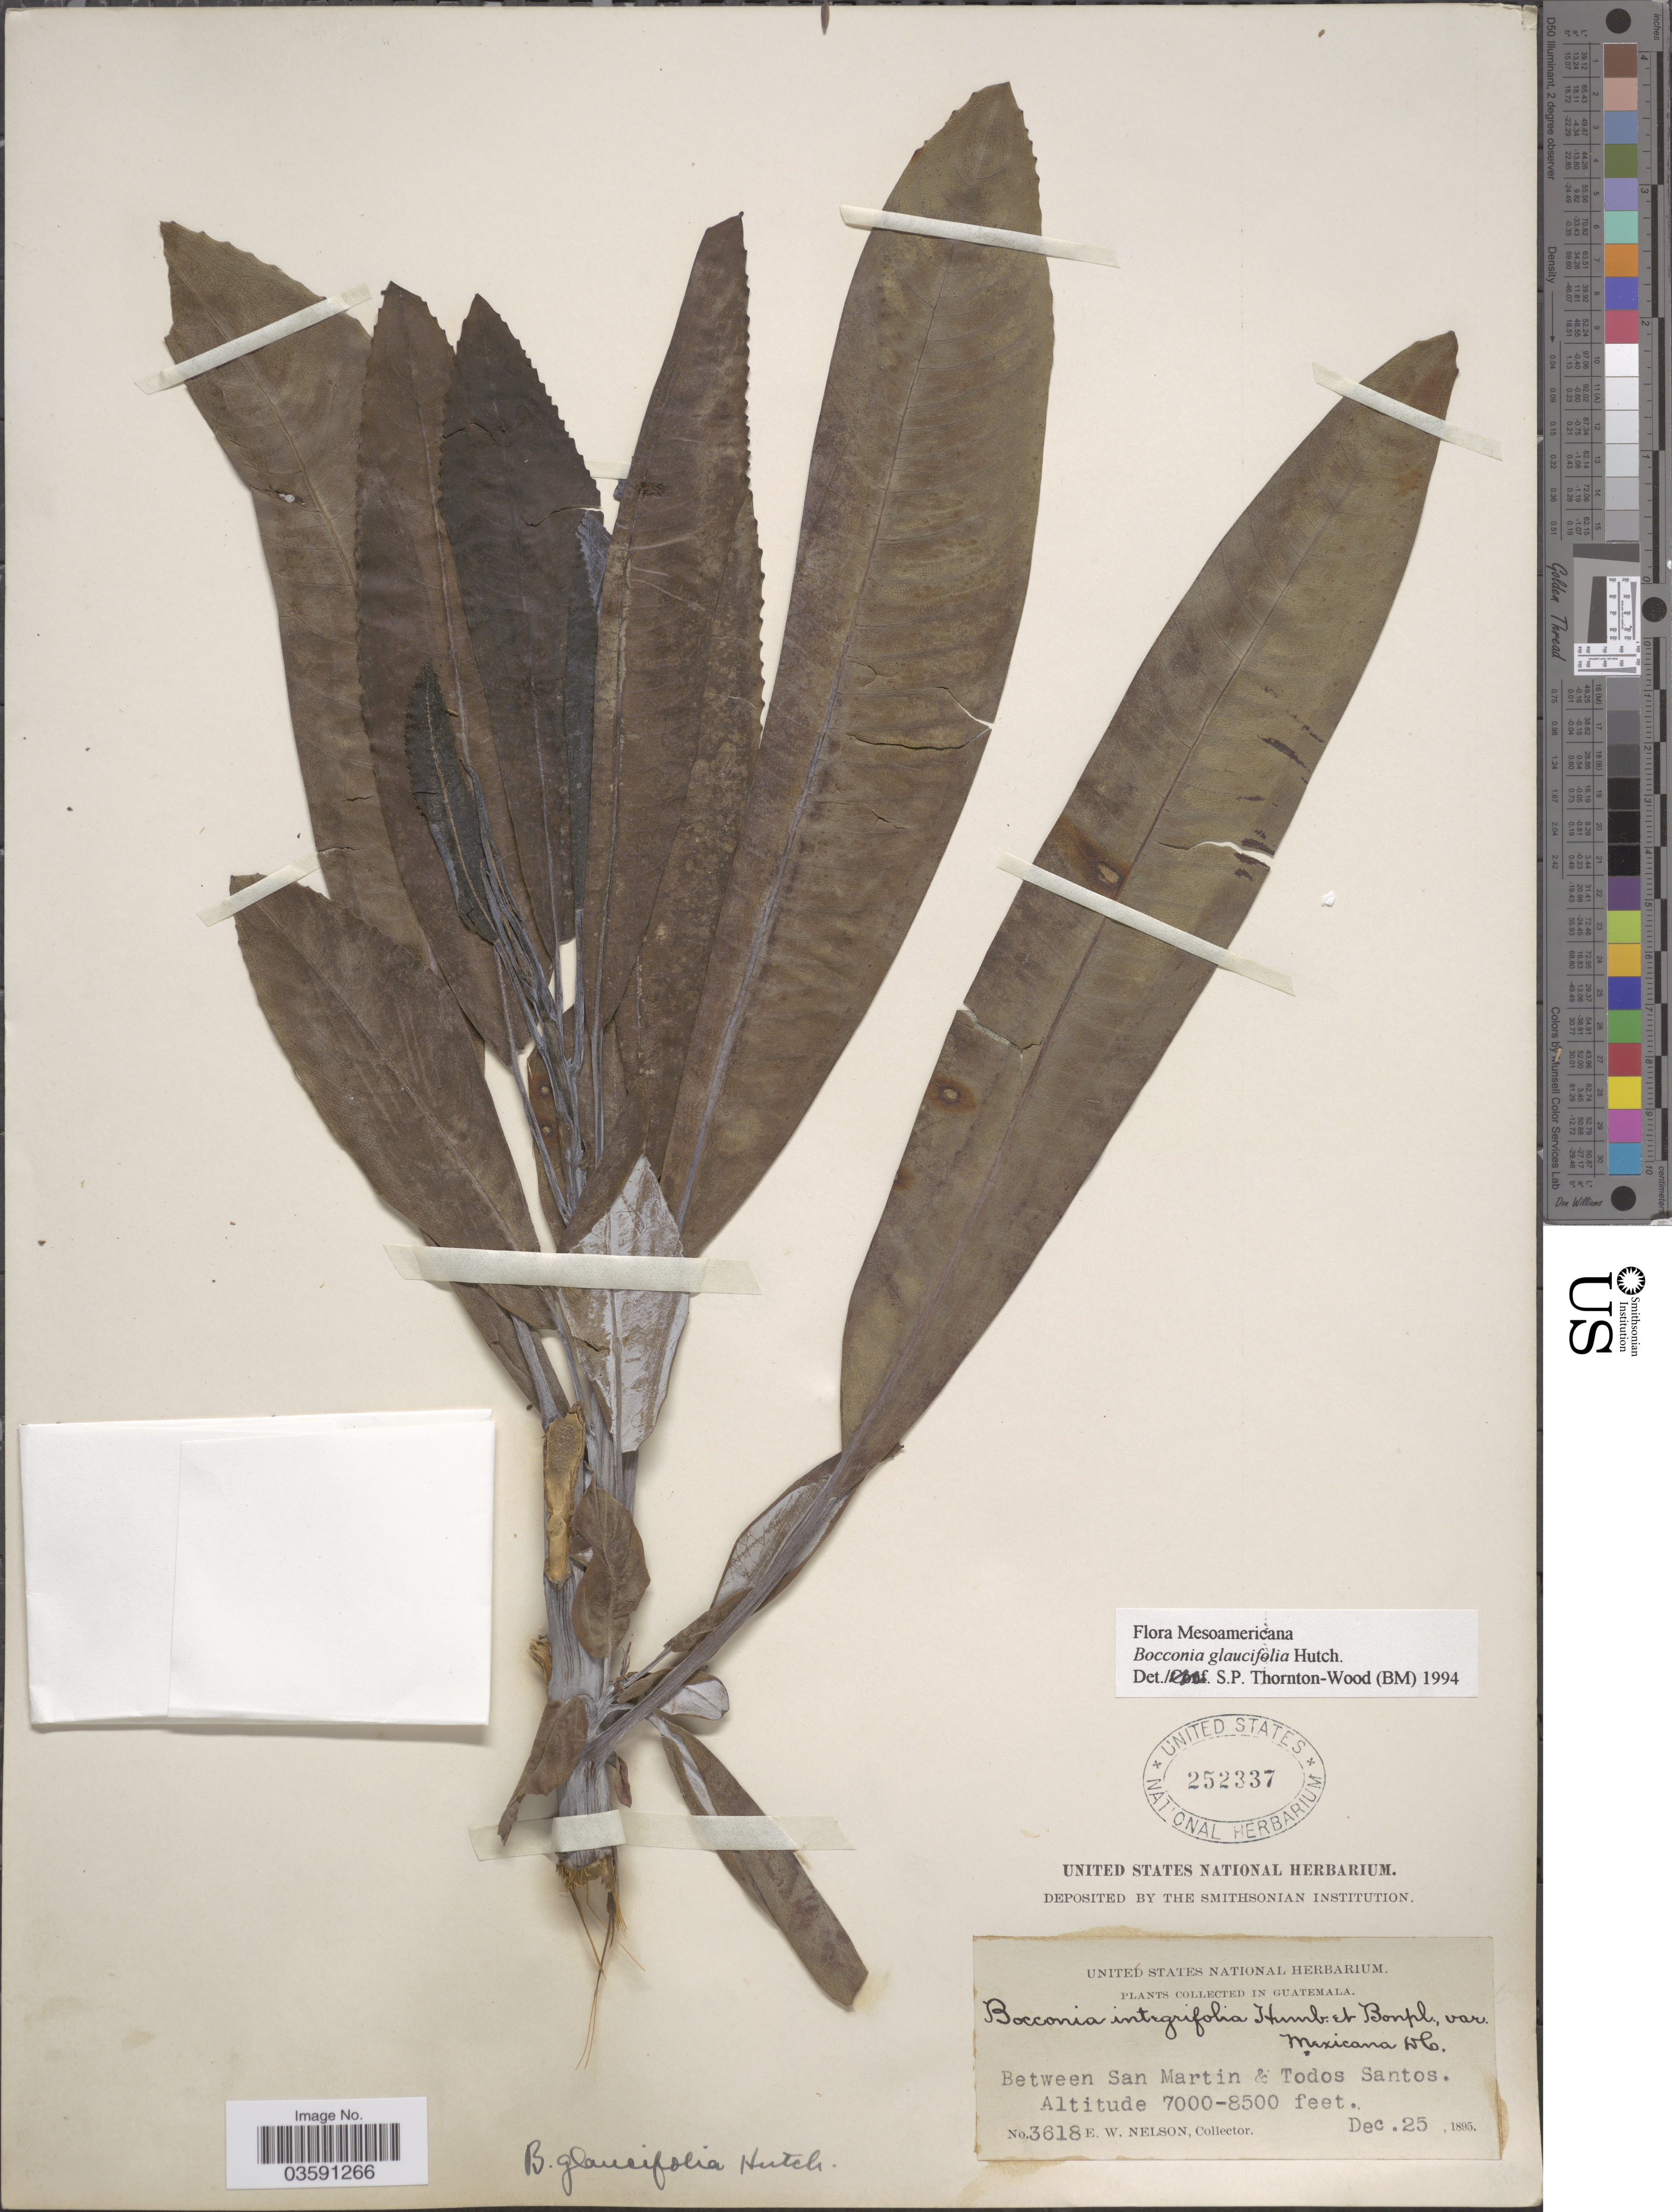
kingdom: Plantae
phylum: Tracheophyta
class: Magnoliopsida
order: Ranunculales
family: Papaveraceae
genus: Bocconia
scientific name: Bocconia glaucifolia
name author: Hutch.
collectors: E. W. Nelson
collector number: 3618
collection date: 1895-12-25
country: Guatemala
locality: Between San Martin & Todos Santos.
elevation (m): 2134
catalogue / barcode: US 252337